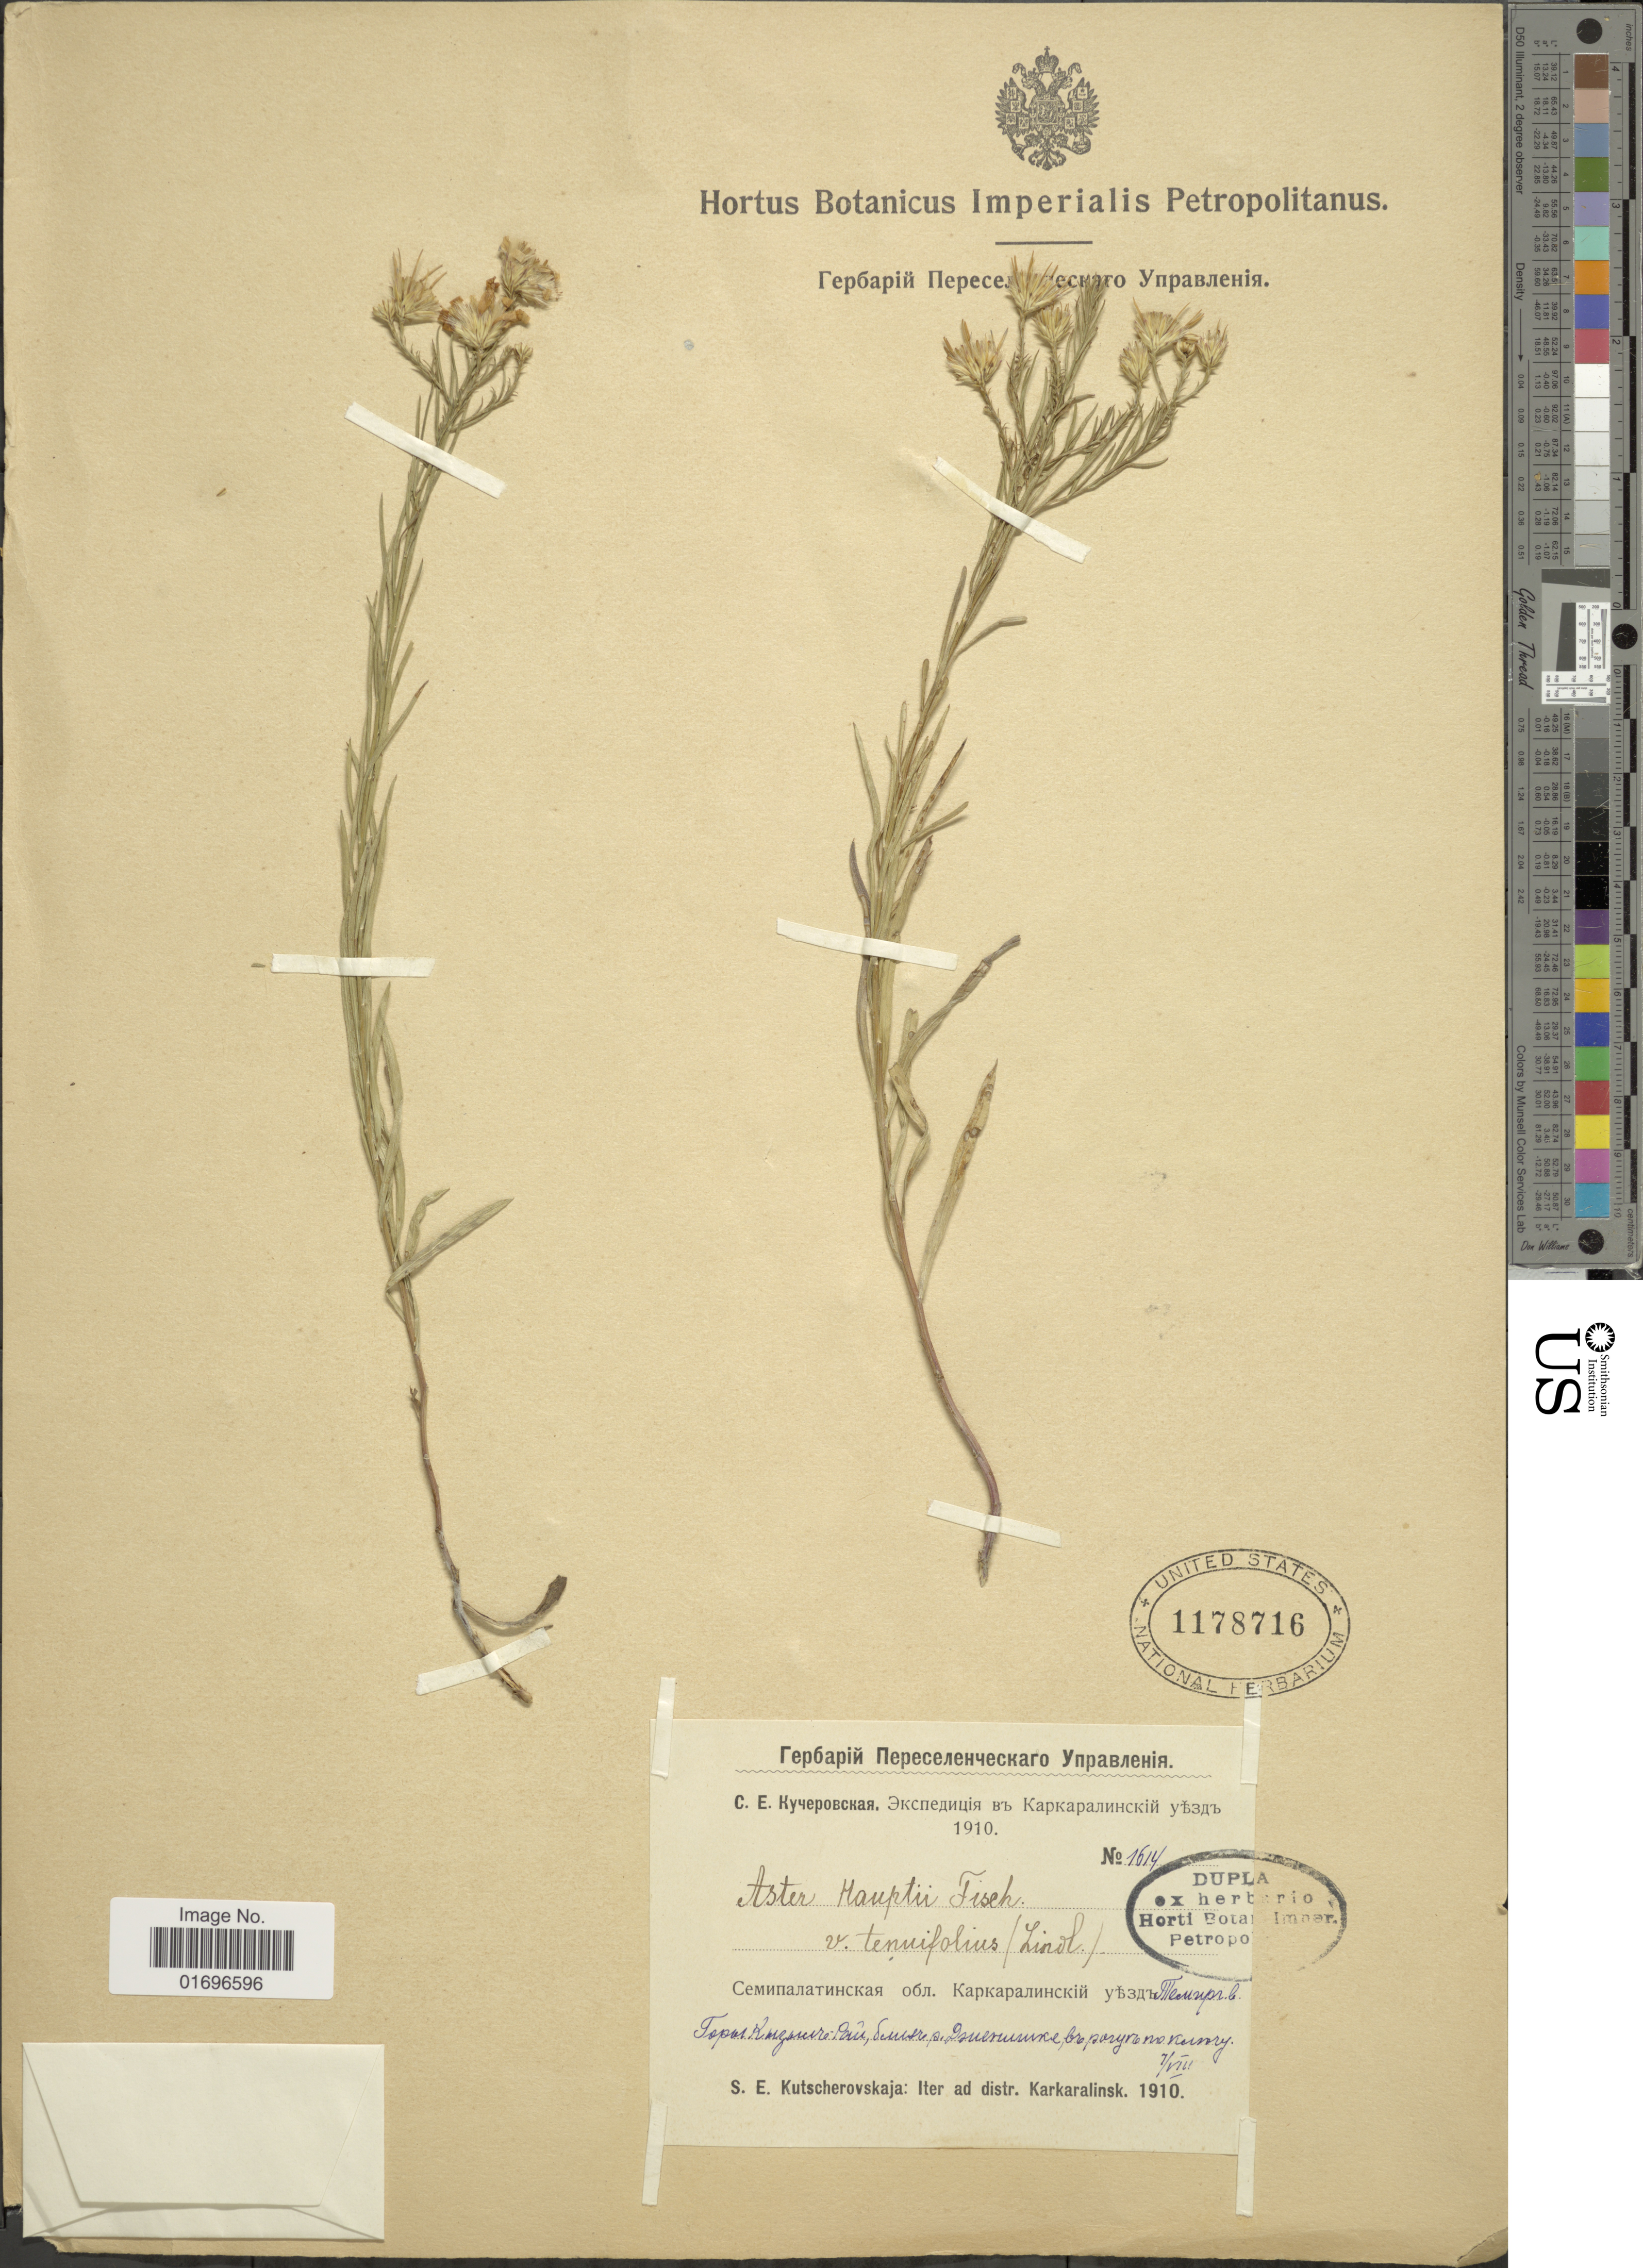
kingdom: Plantae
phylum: Tracheophyta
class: Magnoliopsida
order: Asterales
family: Asteraceae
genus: Aster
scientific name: Aster hauptii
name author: Turcz. ex DC.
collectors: S. Kutscherovskaja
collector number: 1614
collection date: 1910-08-07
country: Kazakhstan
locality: Semipalatinskaya Oblast, Karkalinskiy Uezd, Temerchinskaya volost, Kyzyl-Pay Mts.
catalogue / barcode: US 1178716